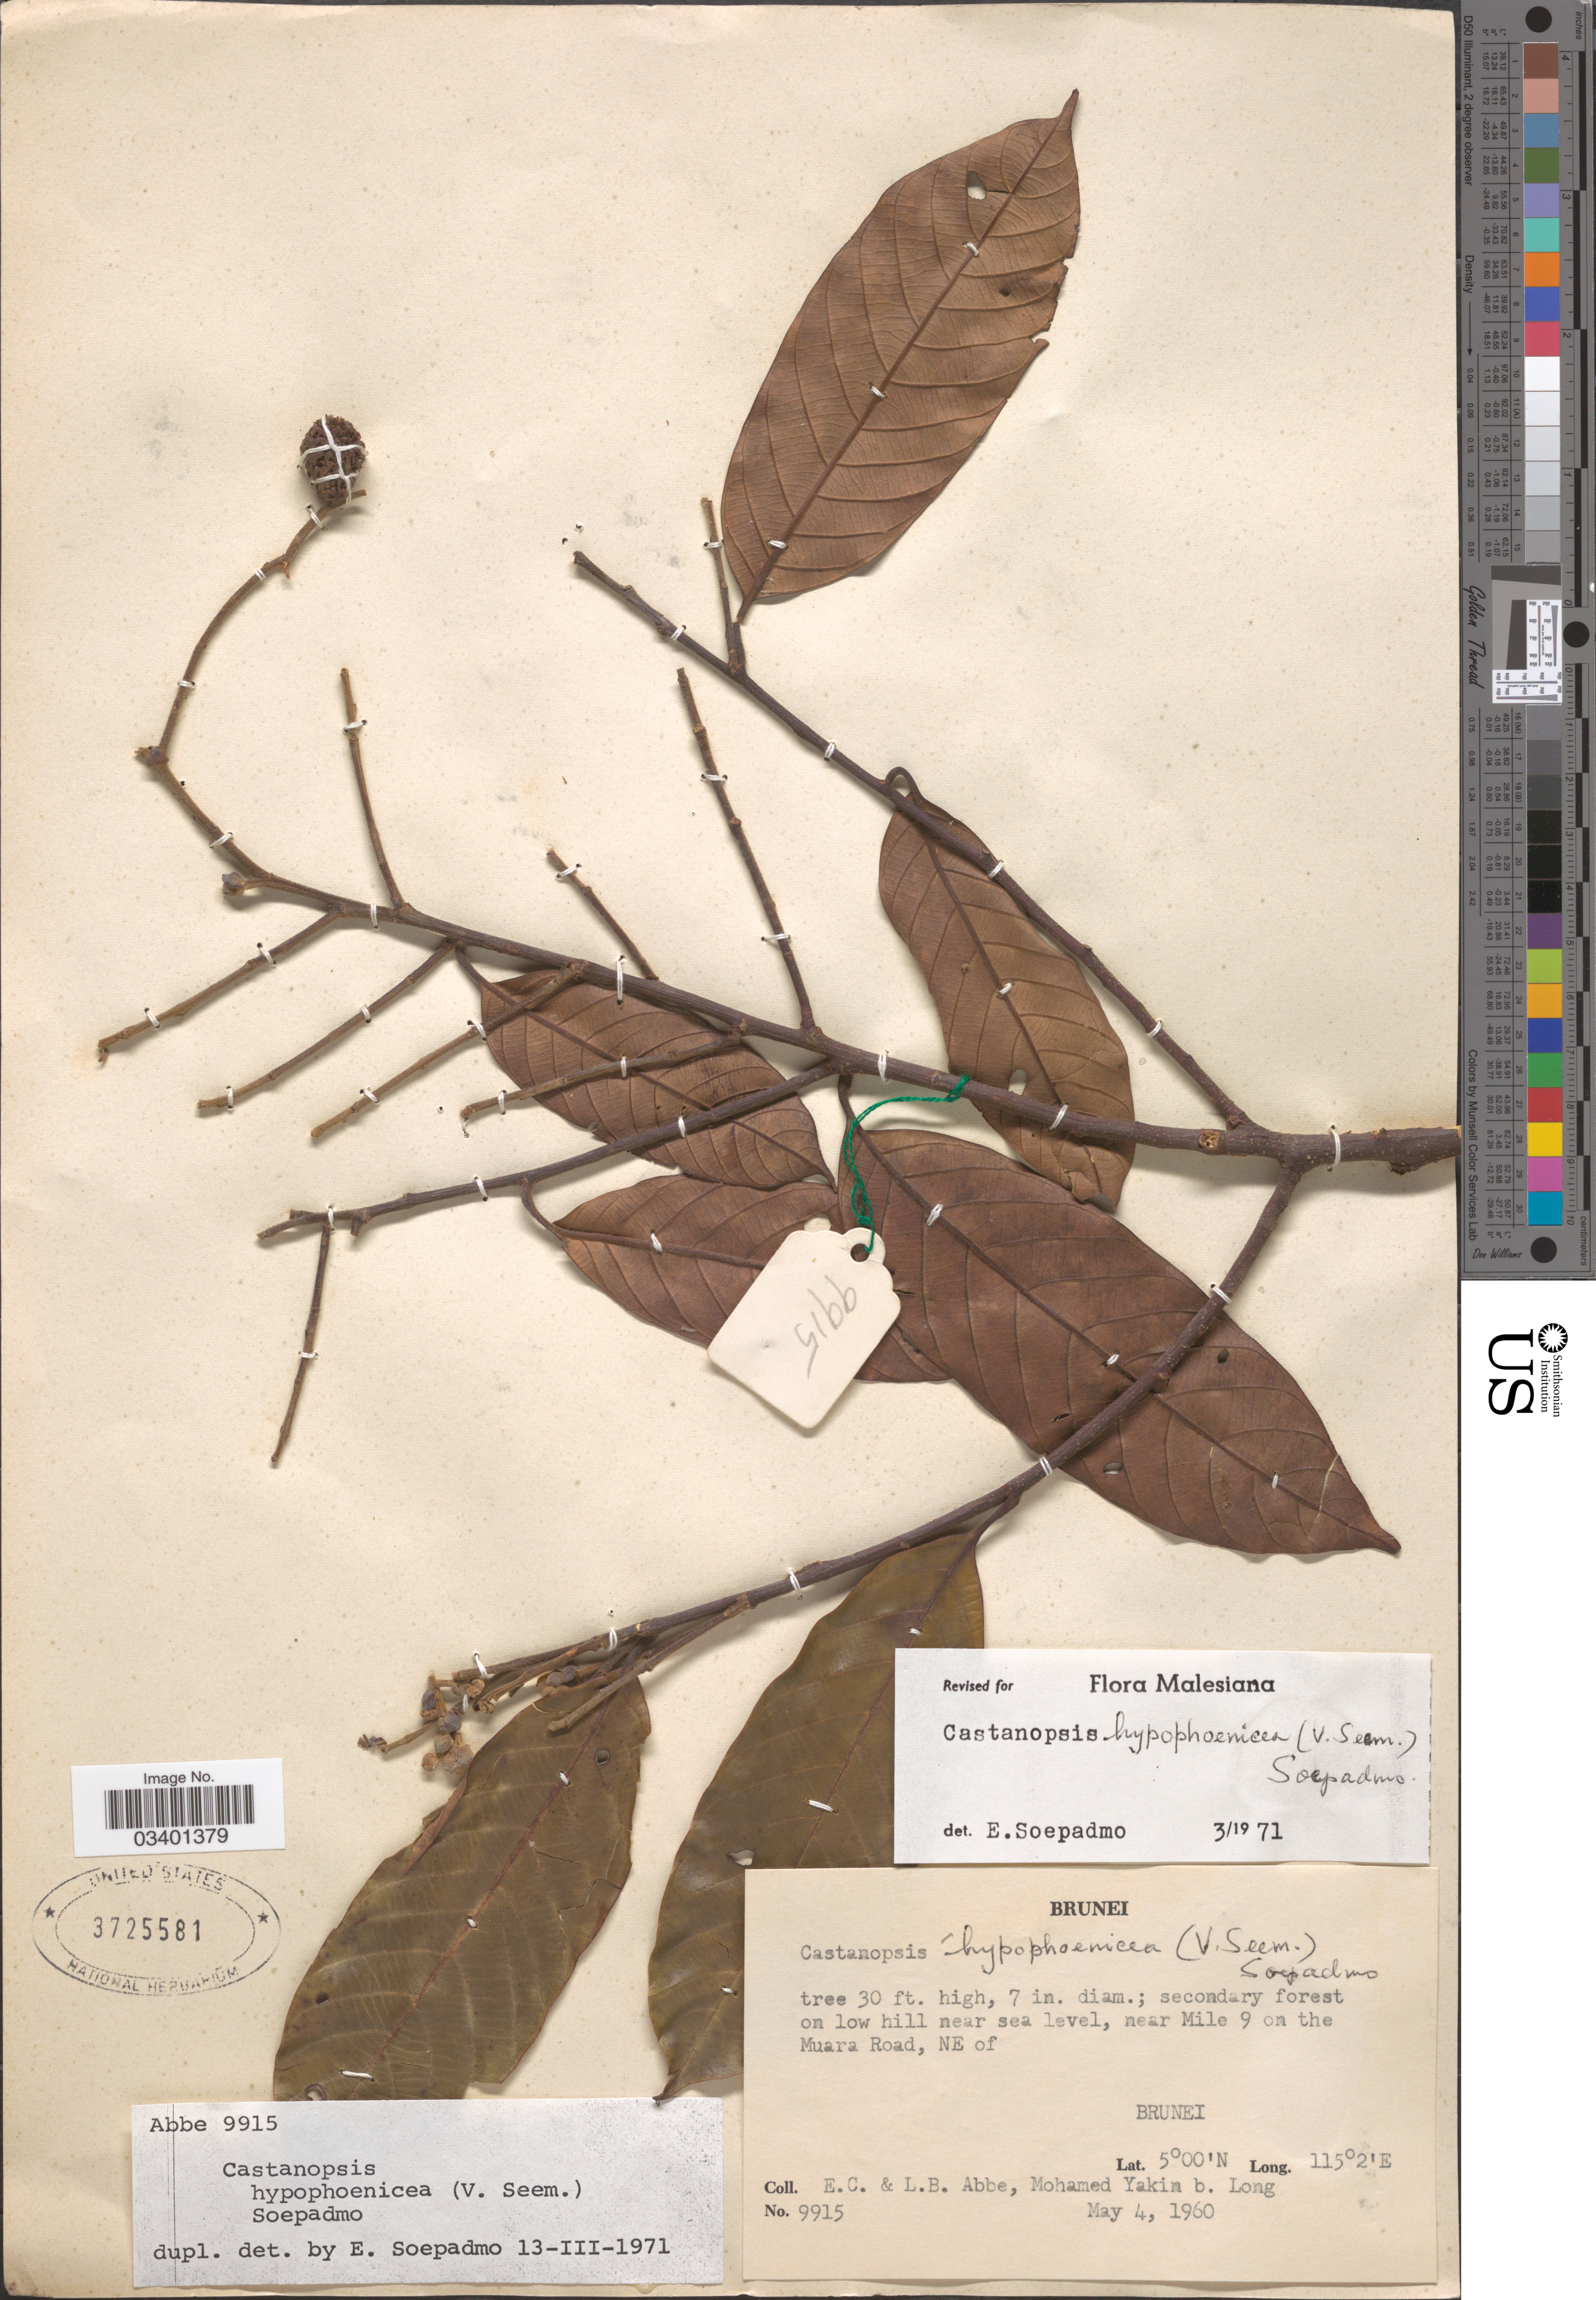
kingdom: Plantae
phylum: Tracheophyta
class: Magnoliopsida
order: Fagales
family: Fagaceae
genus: Castanopsis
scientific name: Castanopsis hypophoenicea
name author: (Seem.) Soepadmo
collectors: E. C. Abbe, L. B. Abbe & M. Yakin b. Long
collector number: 9915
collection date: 1960-05-04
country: Brunei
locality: Near Mile 9 on the Muara Road, NE of Brunei. Brunei.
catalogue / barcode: US 3725581